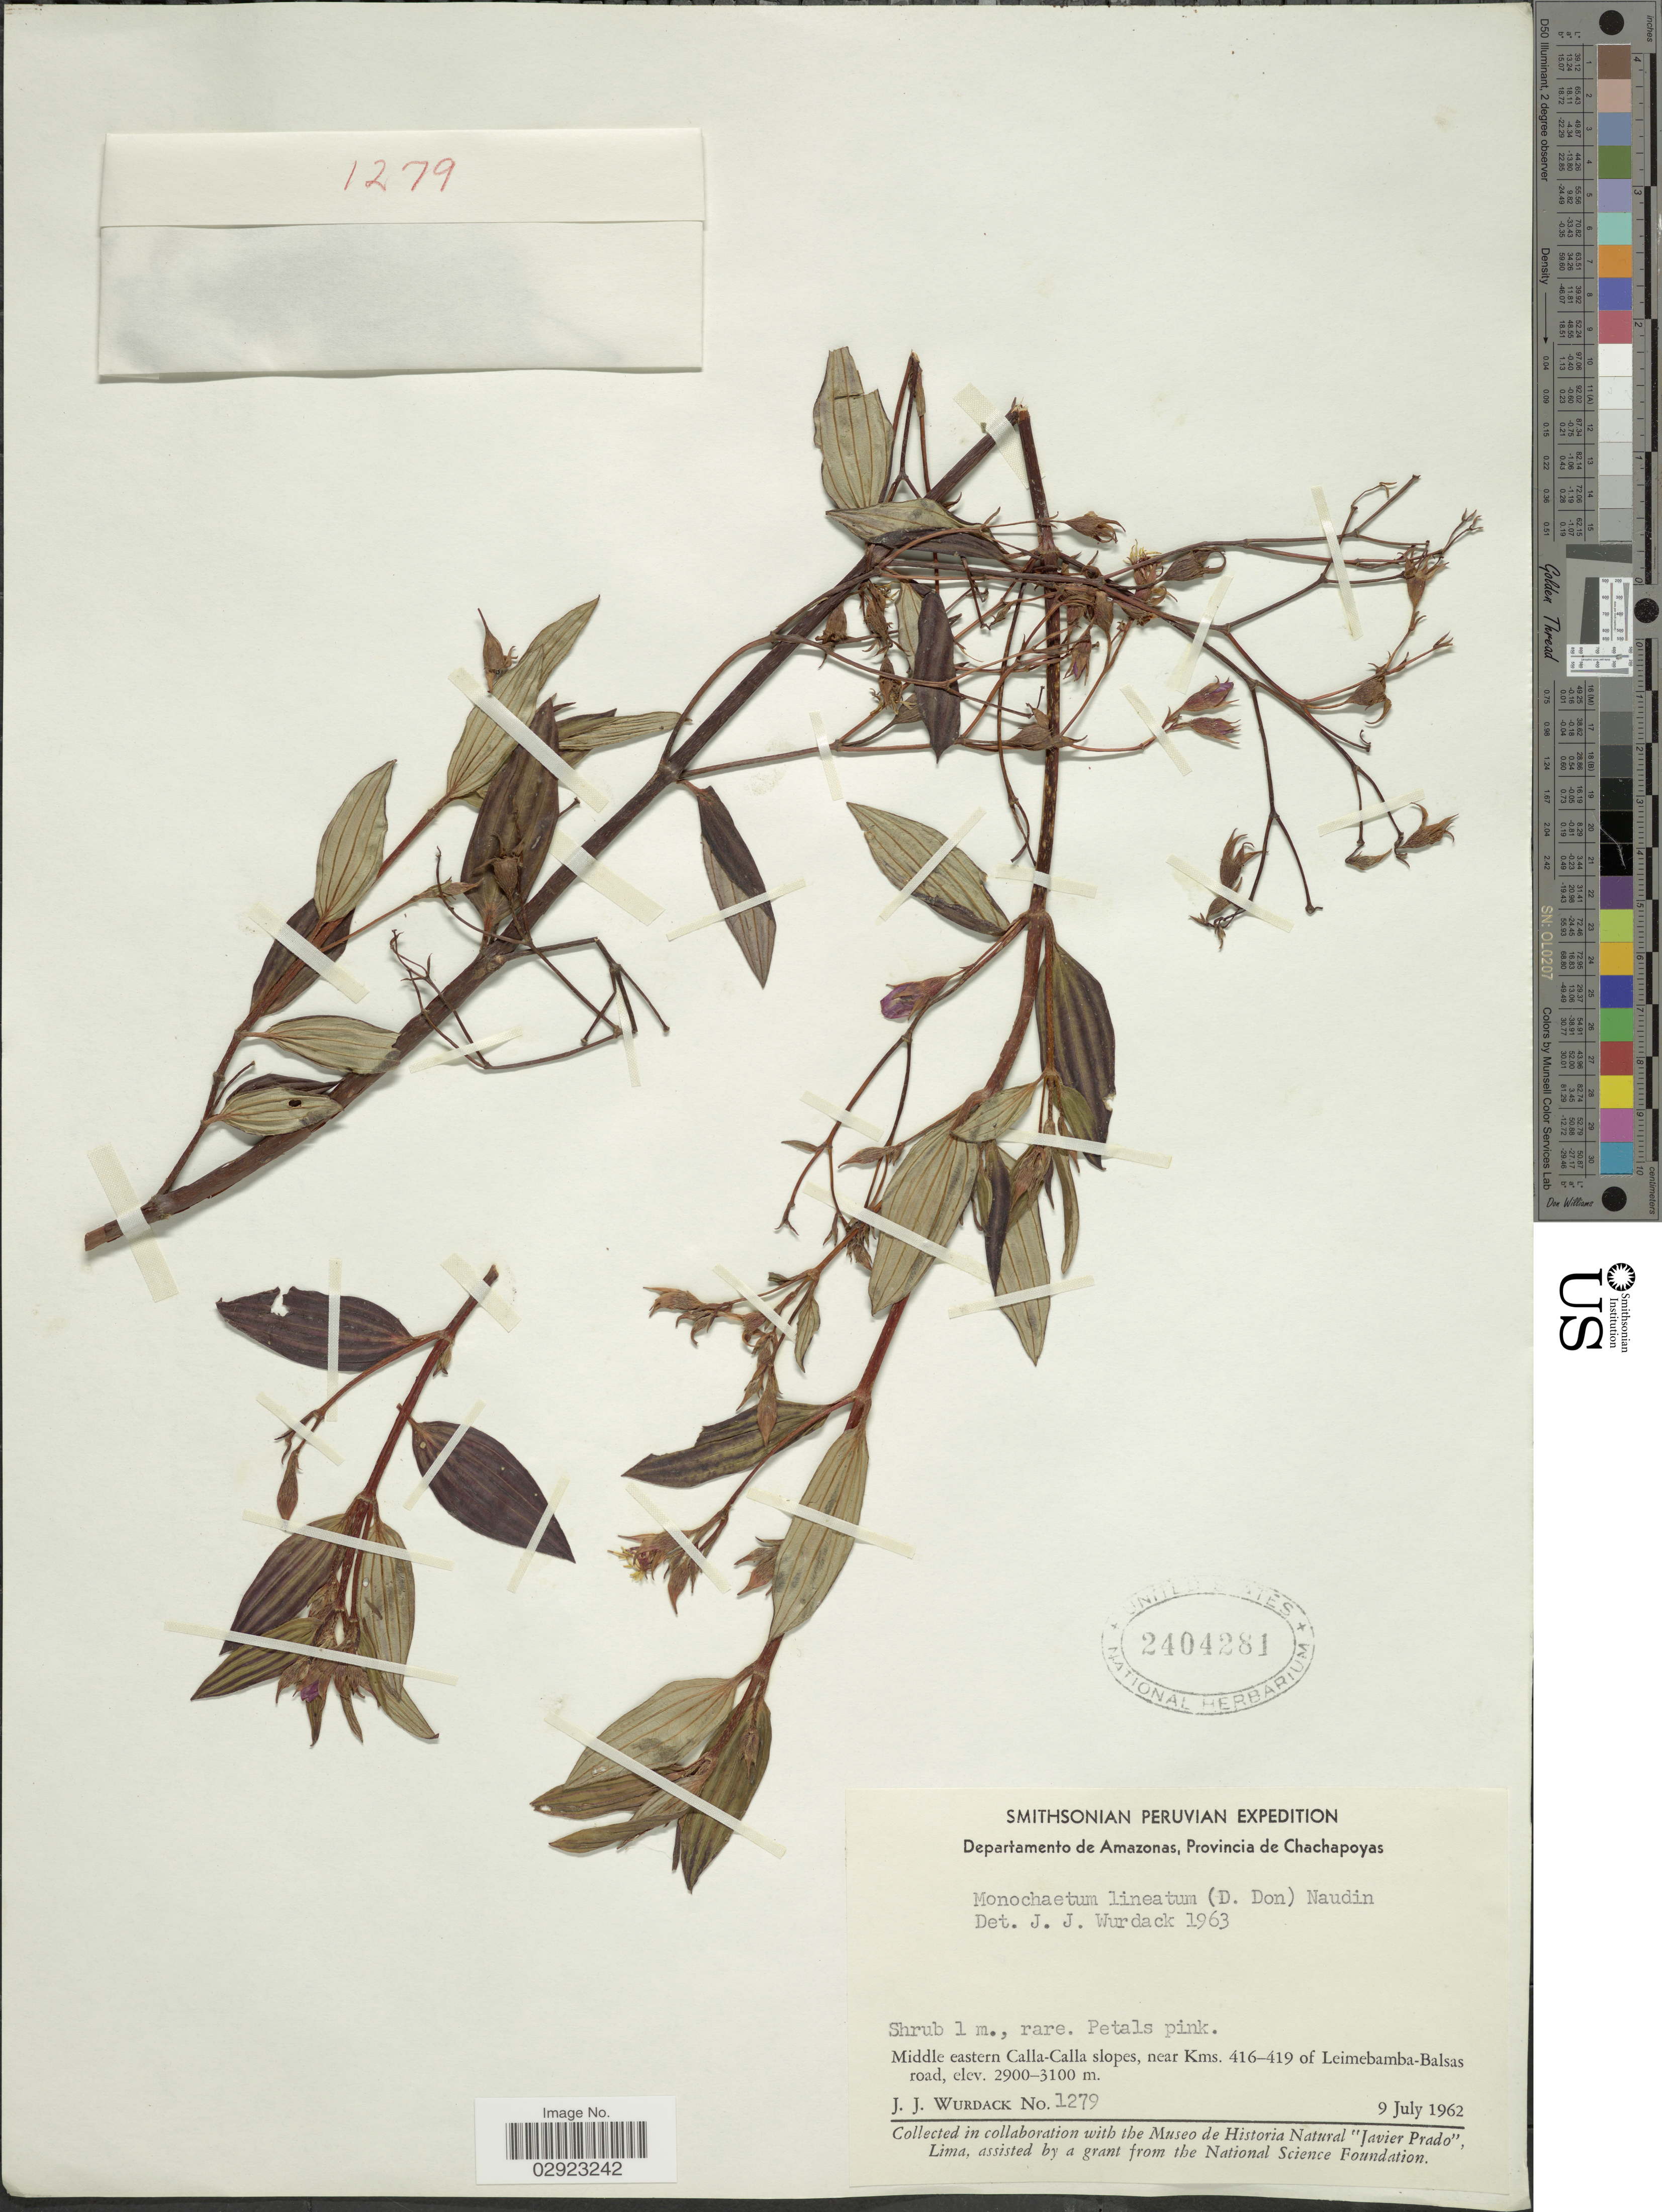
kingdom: Plantae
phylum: Tracheophyta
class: Magnoliopsida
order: Myrtales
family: Melastomataceae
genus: Monochaetum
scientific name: Monochaetum lineatum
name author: (D. Don) Naudin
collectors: J. J. Wurdack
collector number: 1279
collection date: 1962-07-09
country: Peru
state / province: Amazonas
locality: Departamento de Amazonas, Provincia de Chachapoyas, Middle eastern Calla-Calla slopes, near Kms. 416-419 of Leimebamba-Balsas road.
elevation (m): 2900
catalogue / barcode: US 2404281